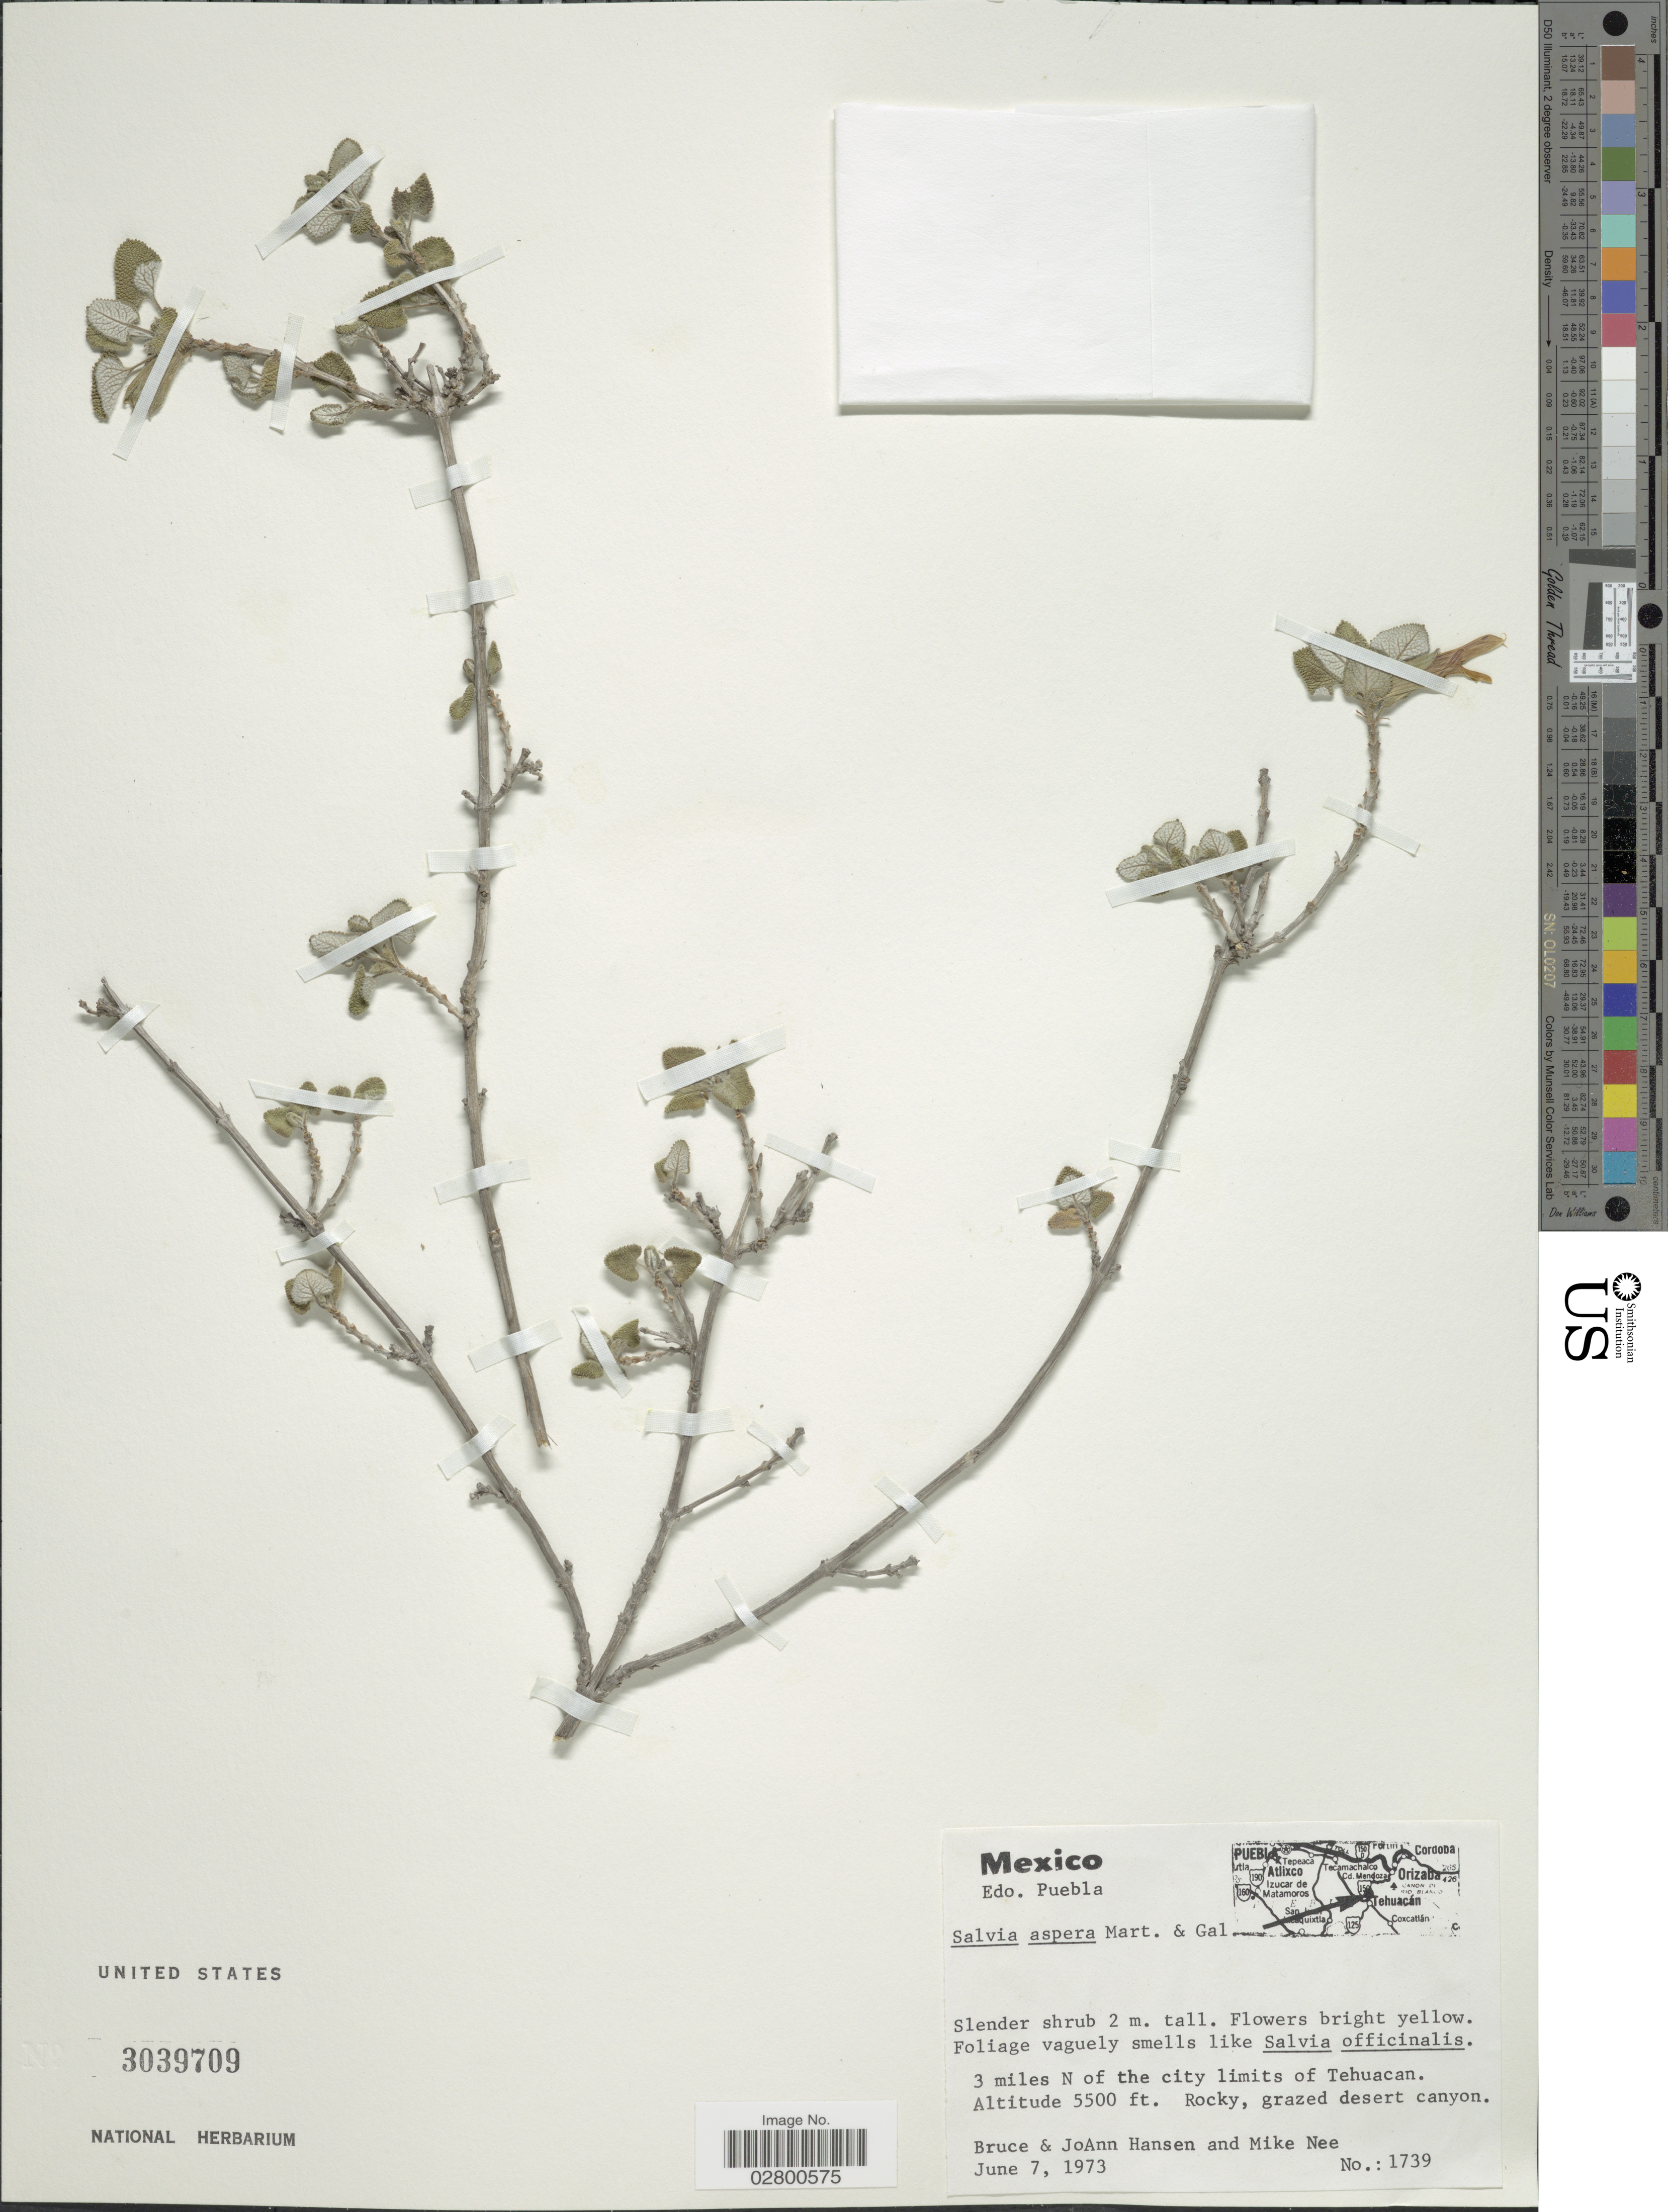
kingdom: Plantae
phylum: Tracheophyta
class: Magnoliopsida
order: Lamiales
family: Lamiaceae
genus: Salvia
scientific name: Salvia aspera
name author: M. Martens & Galeotti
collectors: B. Hansen, J. Hansen & M. Nee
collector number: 1739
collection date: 1973-06-07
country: Mexico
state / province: Puebla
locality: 3 miles N of the city limits of Tehuacan.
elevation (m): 1676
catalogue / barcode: US 3039709